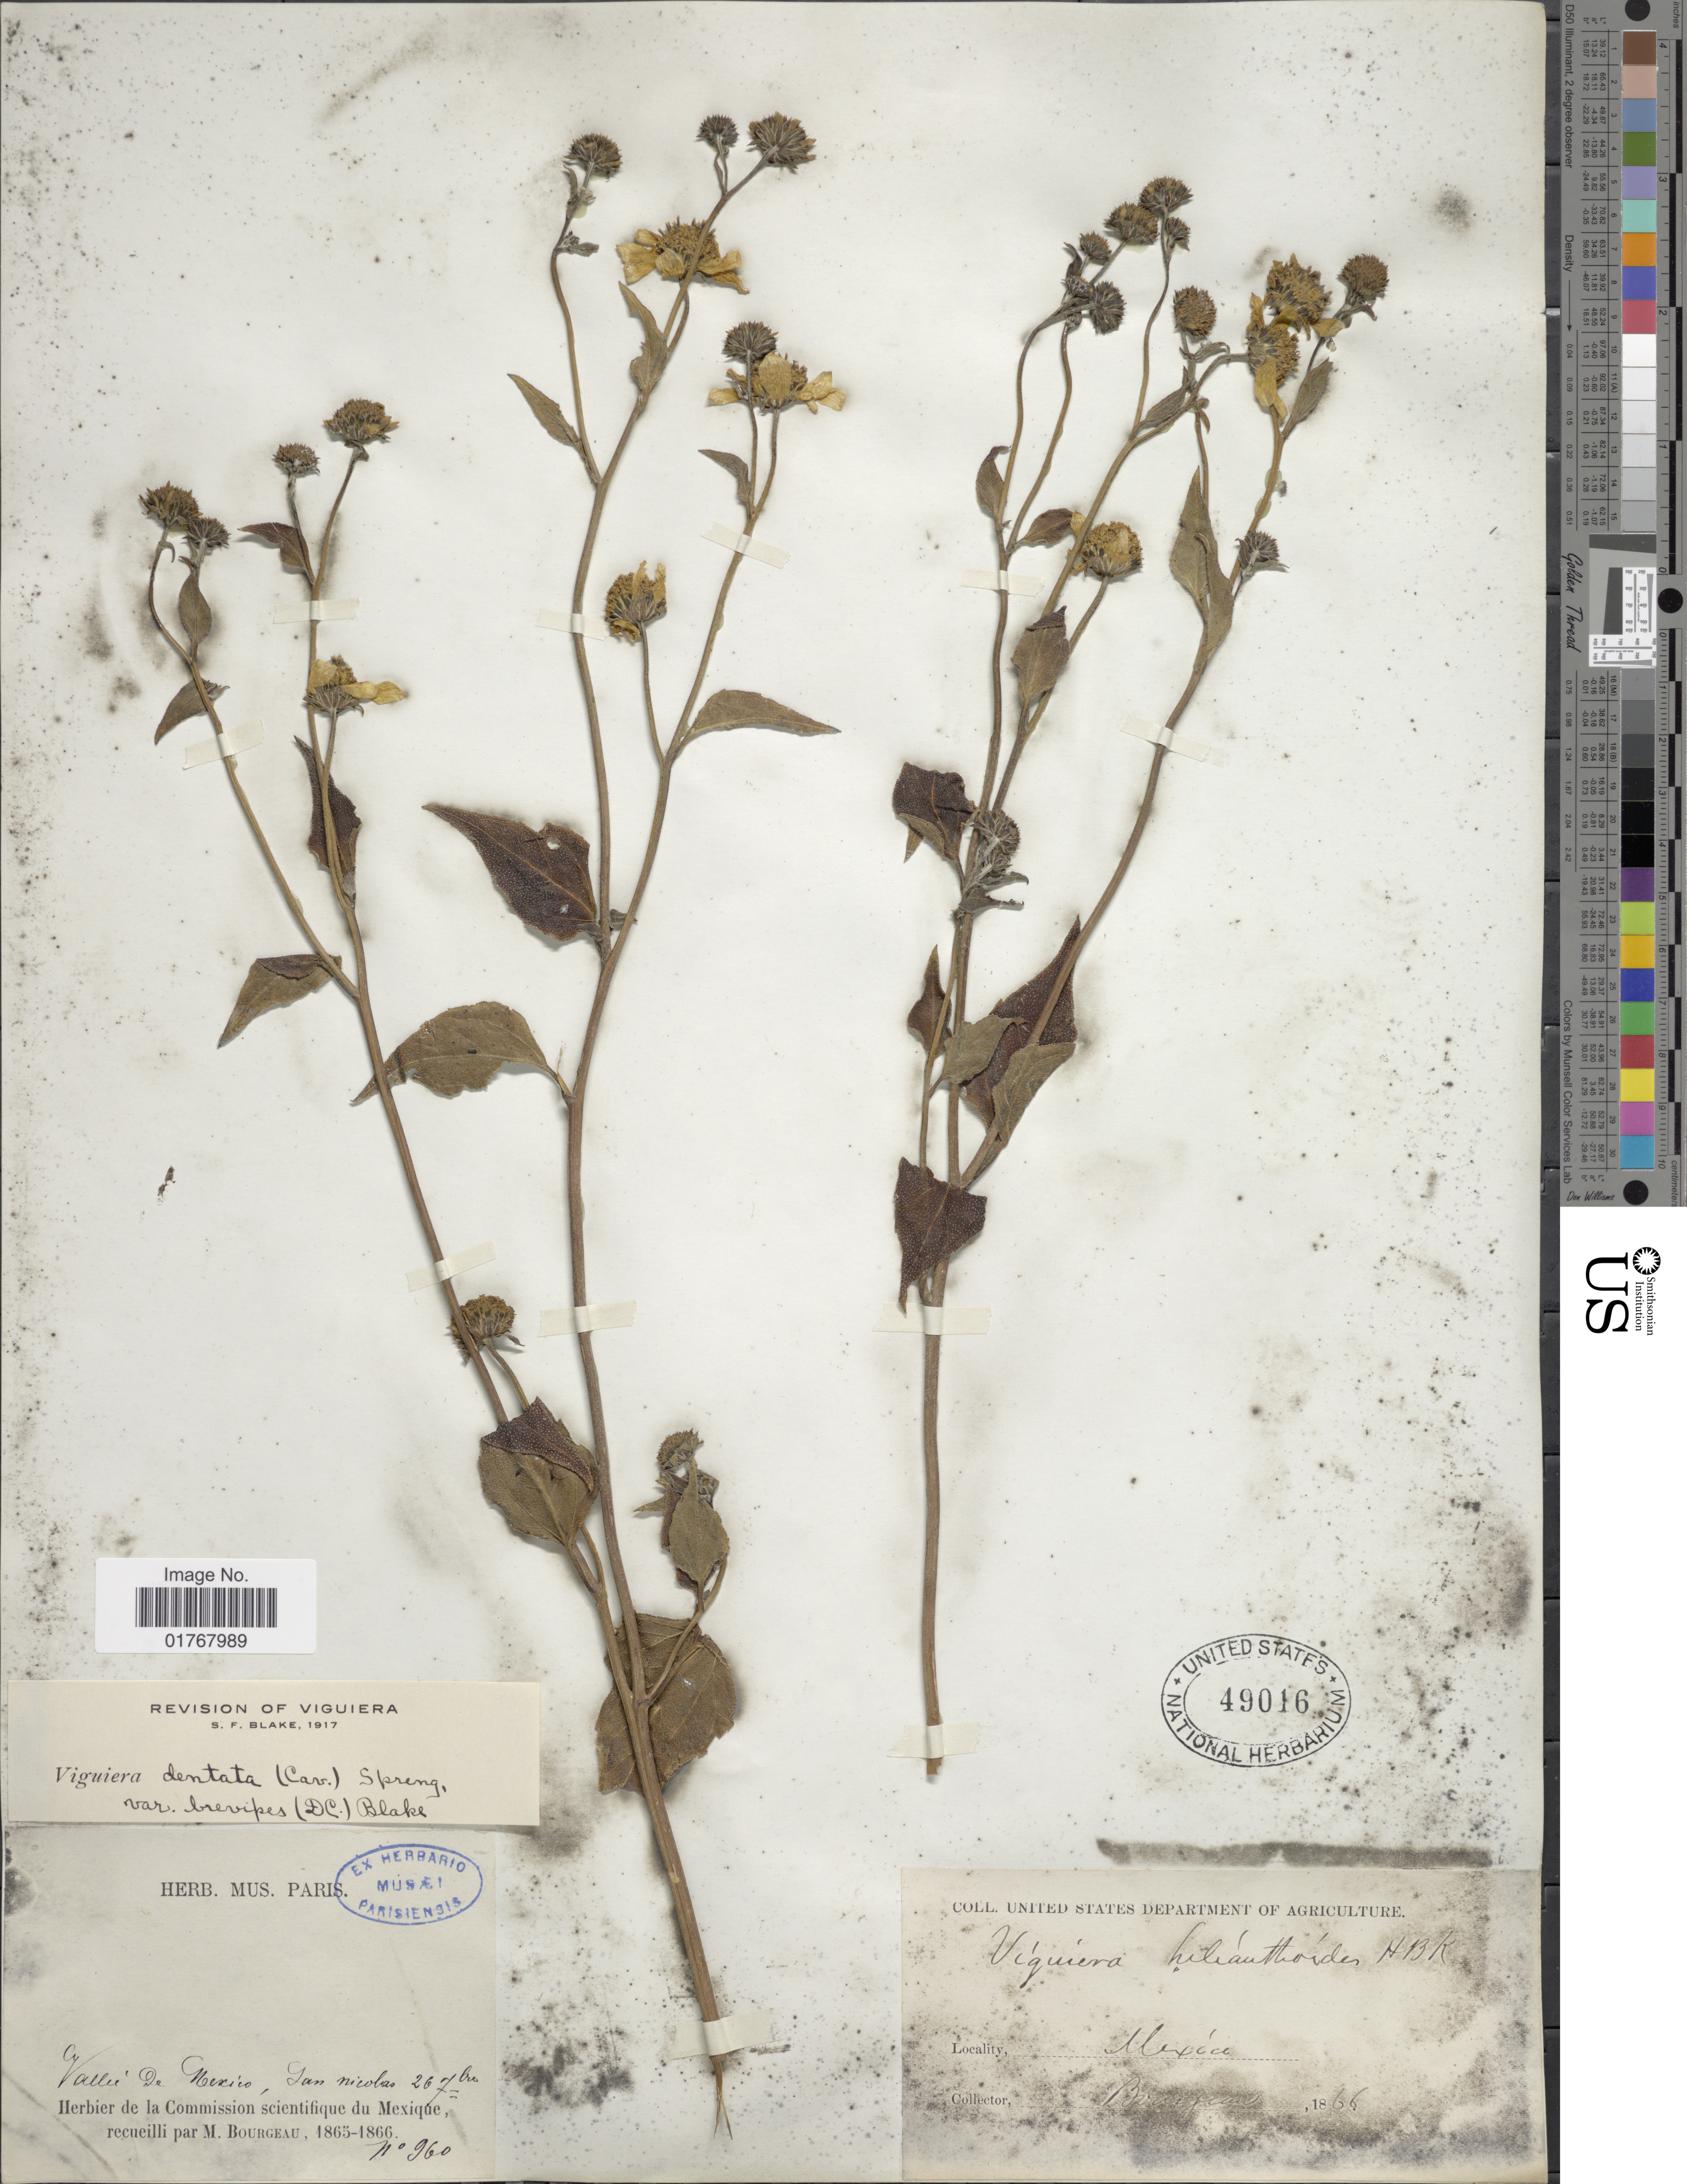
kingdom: Plantae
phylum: Tracheophyta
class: Magnoliopsida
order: Asterales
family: Asteraceae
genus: Viguiera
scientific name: Viguiera dentata var. brevipes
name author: (DC.) S.F. Blake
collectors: M. Bourgeau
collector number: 960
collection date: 1866-09-27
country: Mexico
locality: Valleé de Mexico, San Nicolas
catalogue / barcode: US 49016